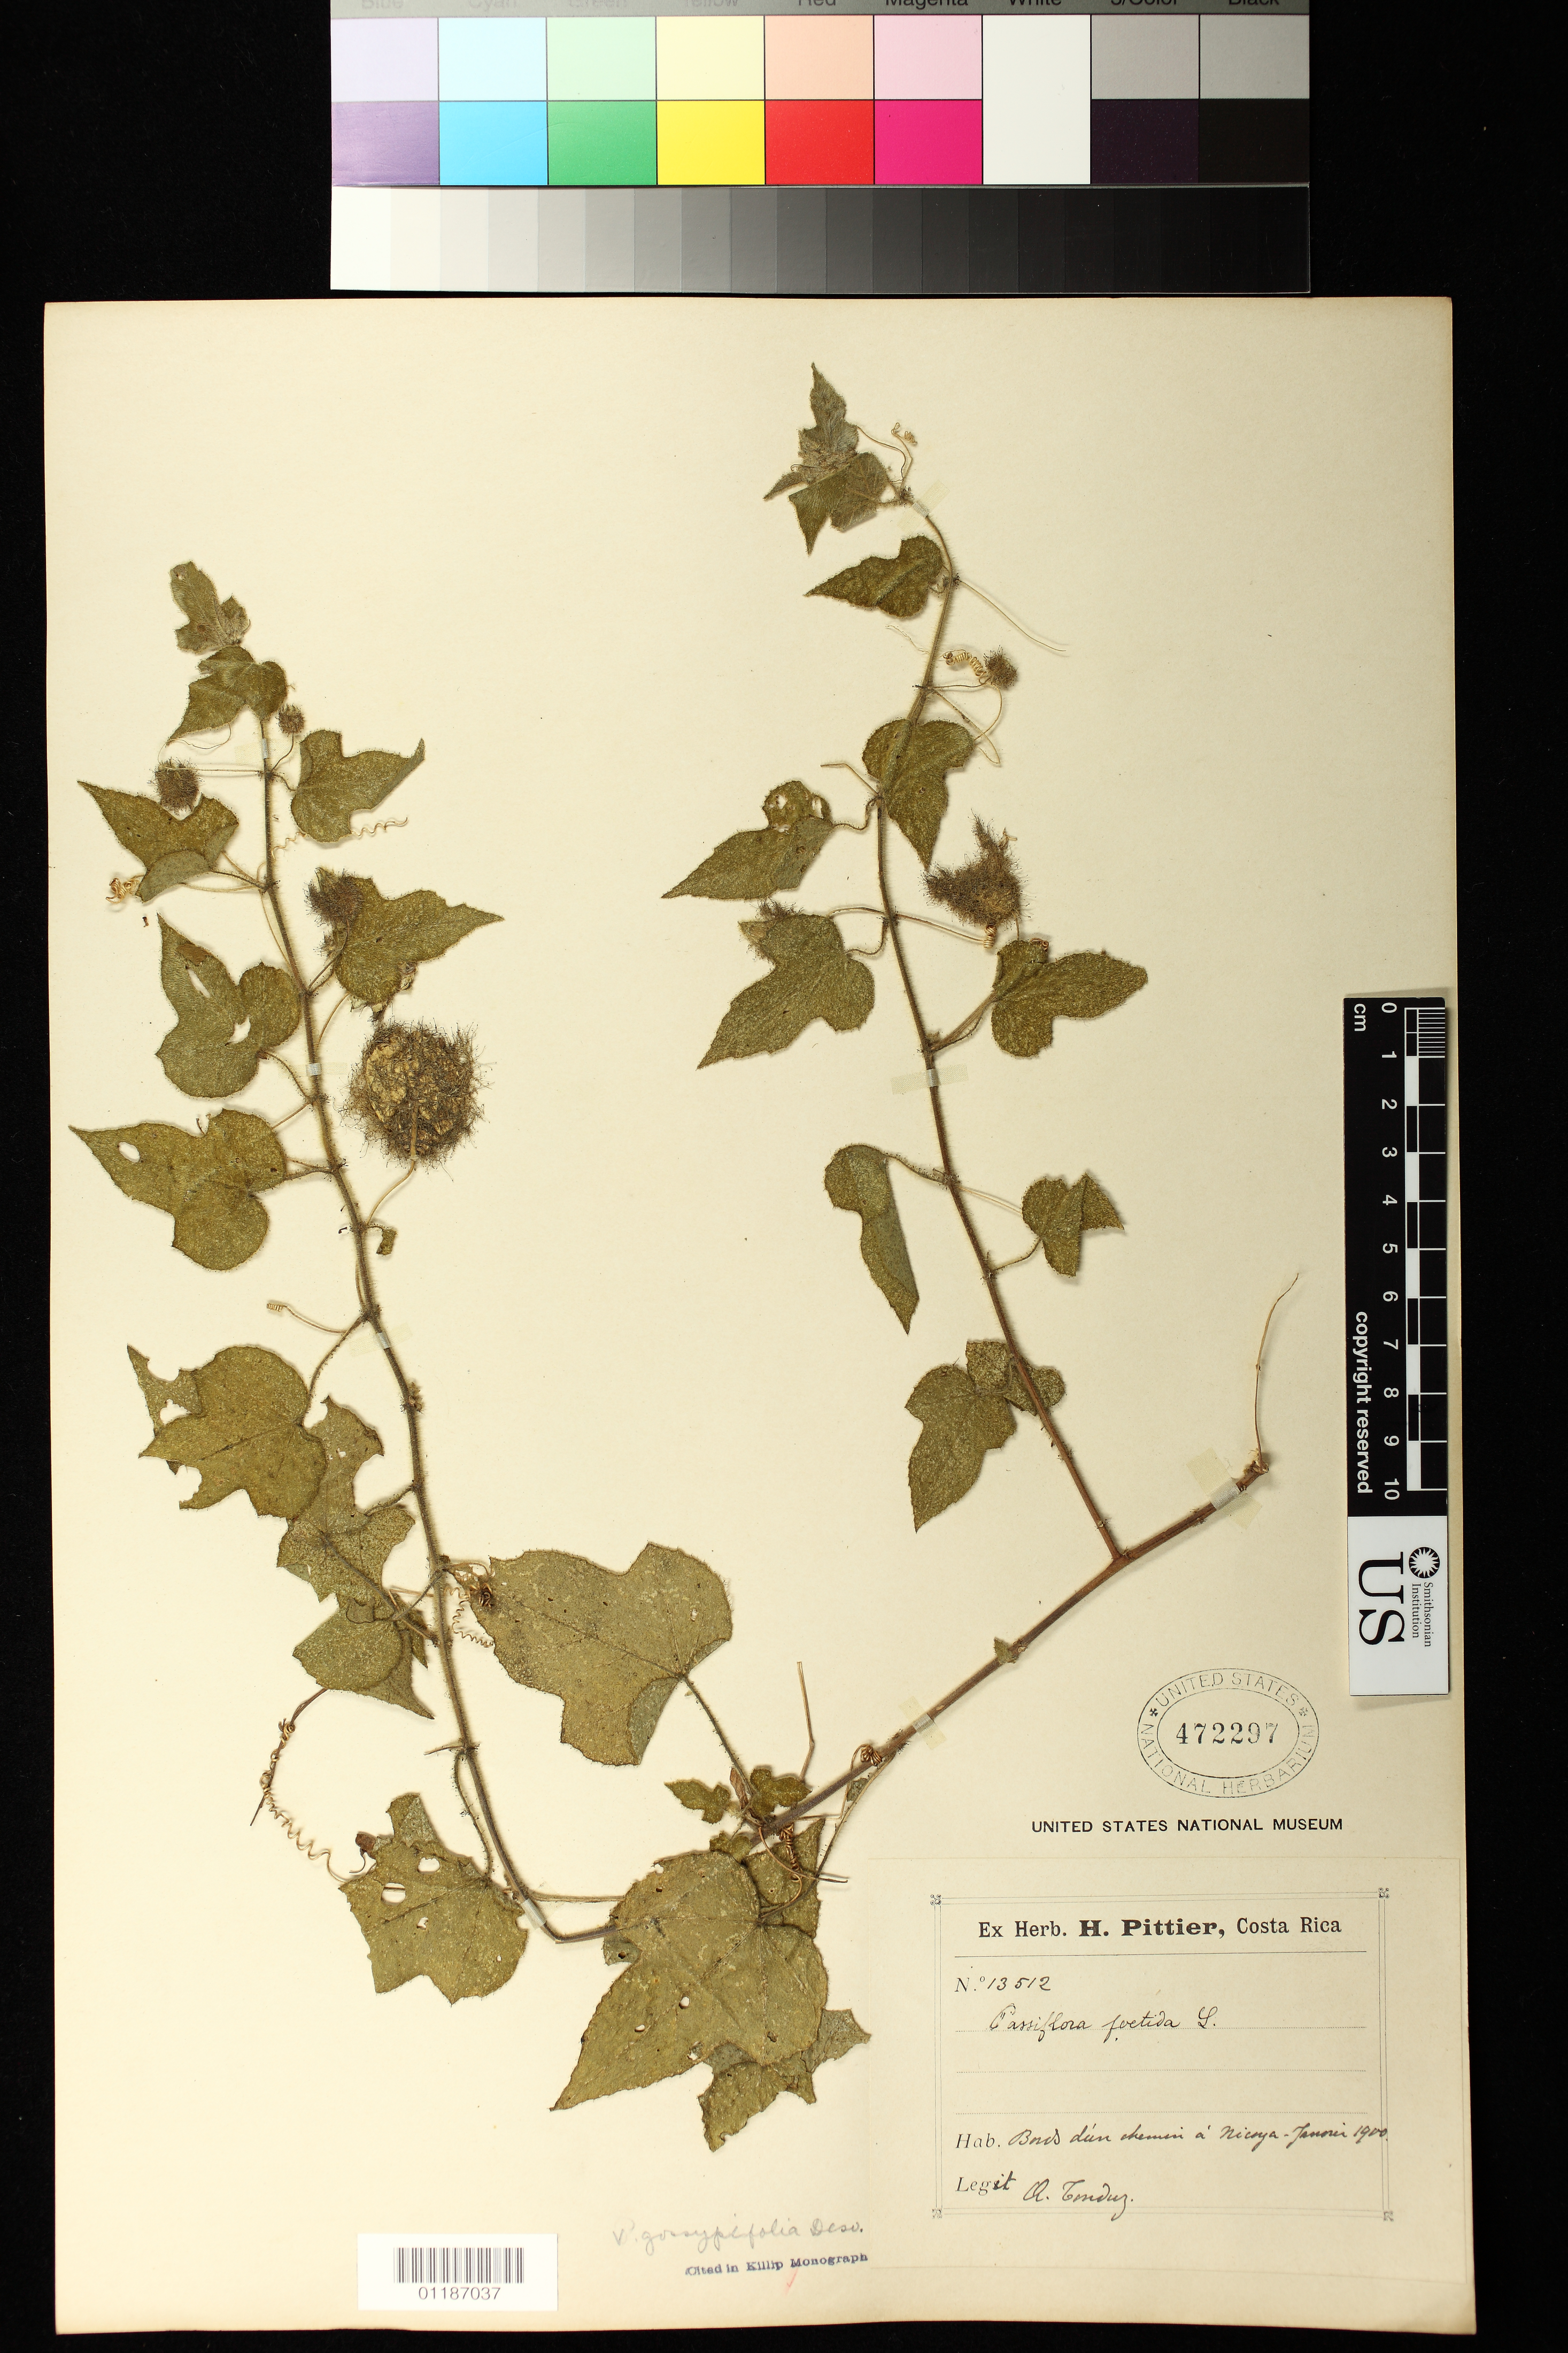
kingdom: Plantae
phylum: Tracheophyta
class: Magnoliopsida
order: Malpighiales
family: Passifloraceae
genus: Passiflora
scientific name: Passiflora foetida var. gossypiifolia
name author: (Desv.) Mast.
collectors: A. Tonduz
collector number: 13512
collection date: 1900-01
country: Costa Rica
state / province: Guanacaste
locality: Chemin a Nicoya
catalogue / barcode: US 472297